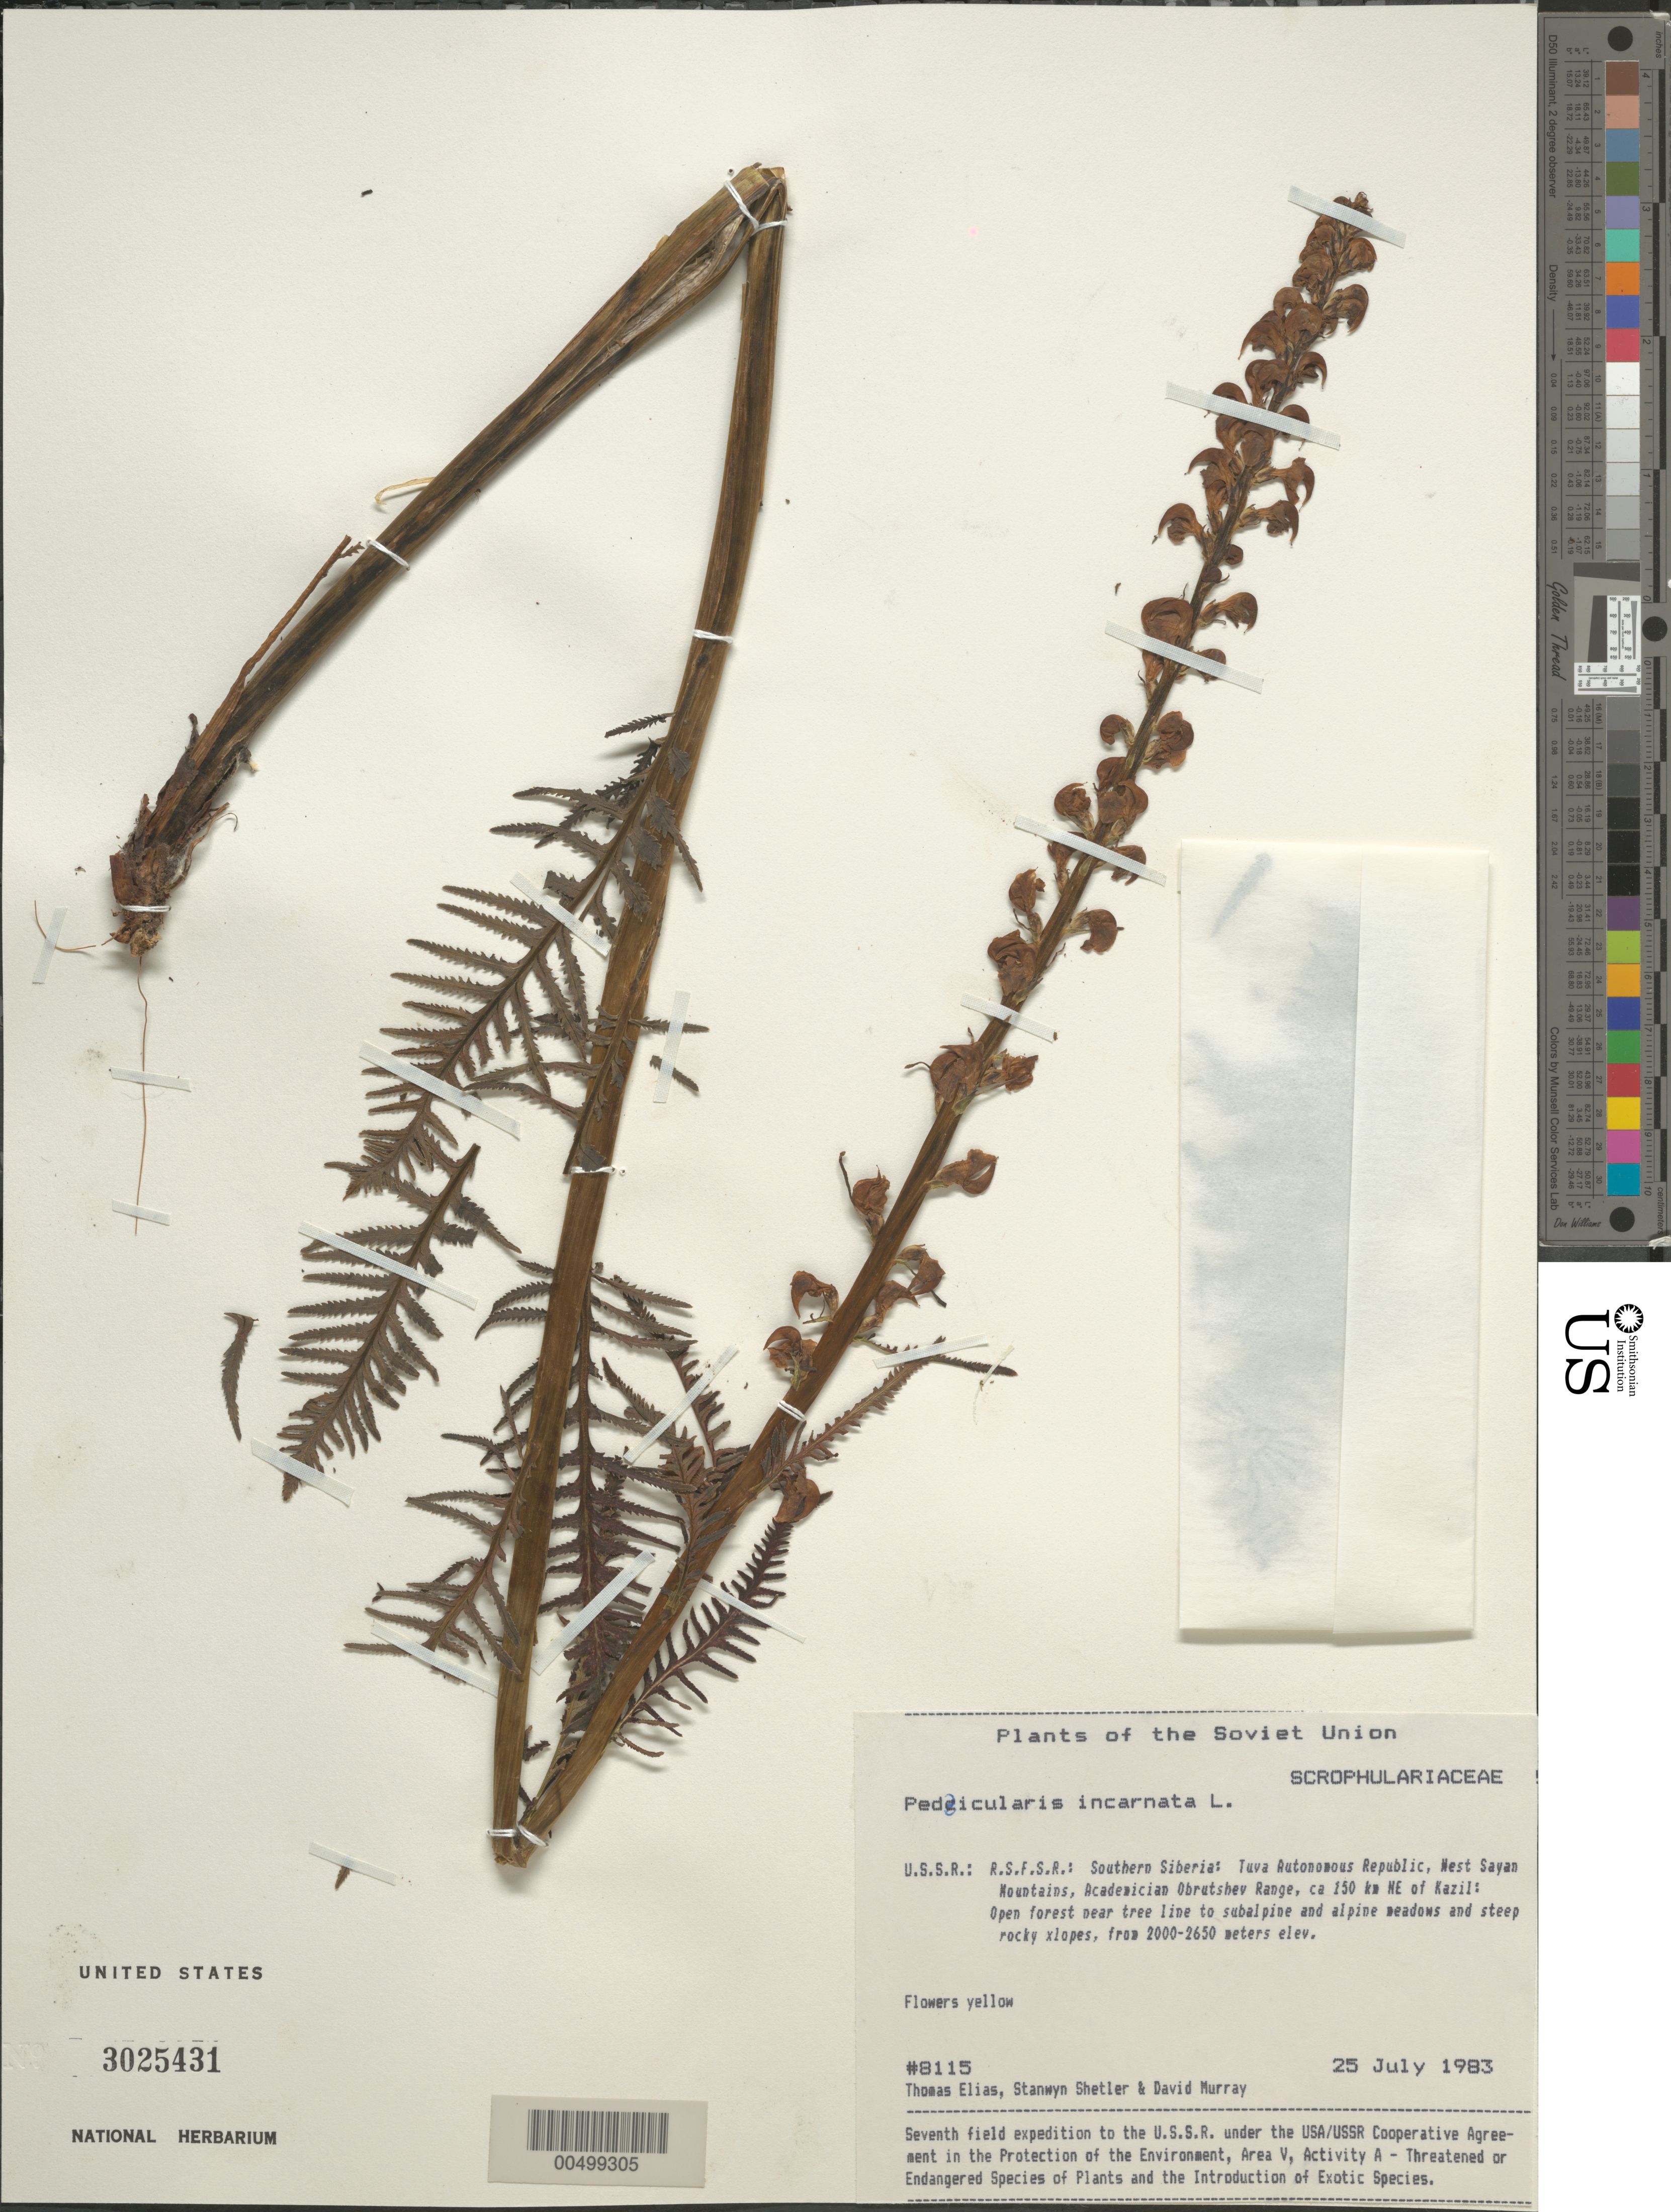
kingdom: Plantae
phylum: Tracheophyta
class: Magnoliopsida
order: Lamiales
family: Orobanchaceae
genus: Pedicularis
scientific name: Pedicularis incarnata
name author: L.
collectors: T. Elias, S. Shetler & D. F. Murray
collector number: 8115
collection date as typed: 25 Jul 1983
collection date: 1983-07-25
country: Russian Federation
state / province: Tuva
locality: West Sayan Mountains, Academician Obrutshev Range, ca. 150 km NE of Kazil [Kyzyl]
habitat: open forest near tree line to subalpine and alpine meadows and steep rocky slopes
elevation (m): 2000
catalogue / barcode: US 3025431